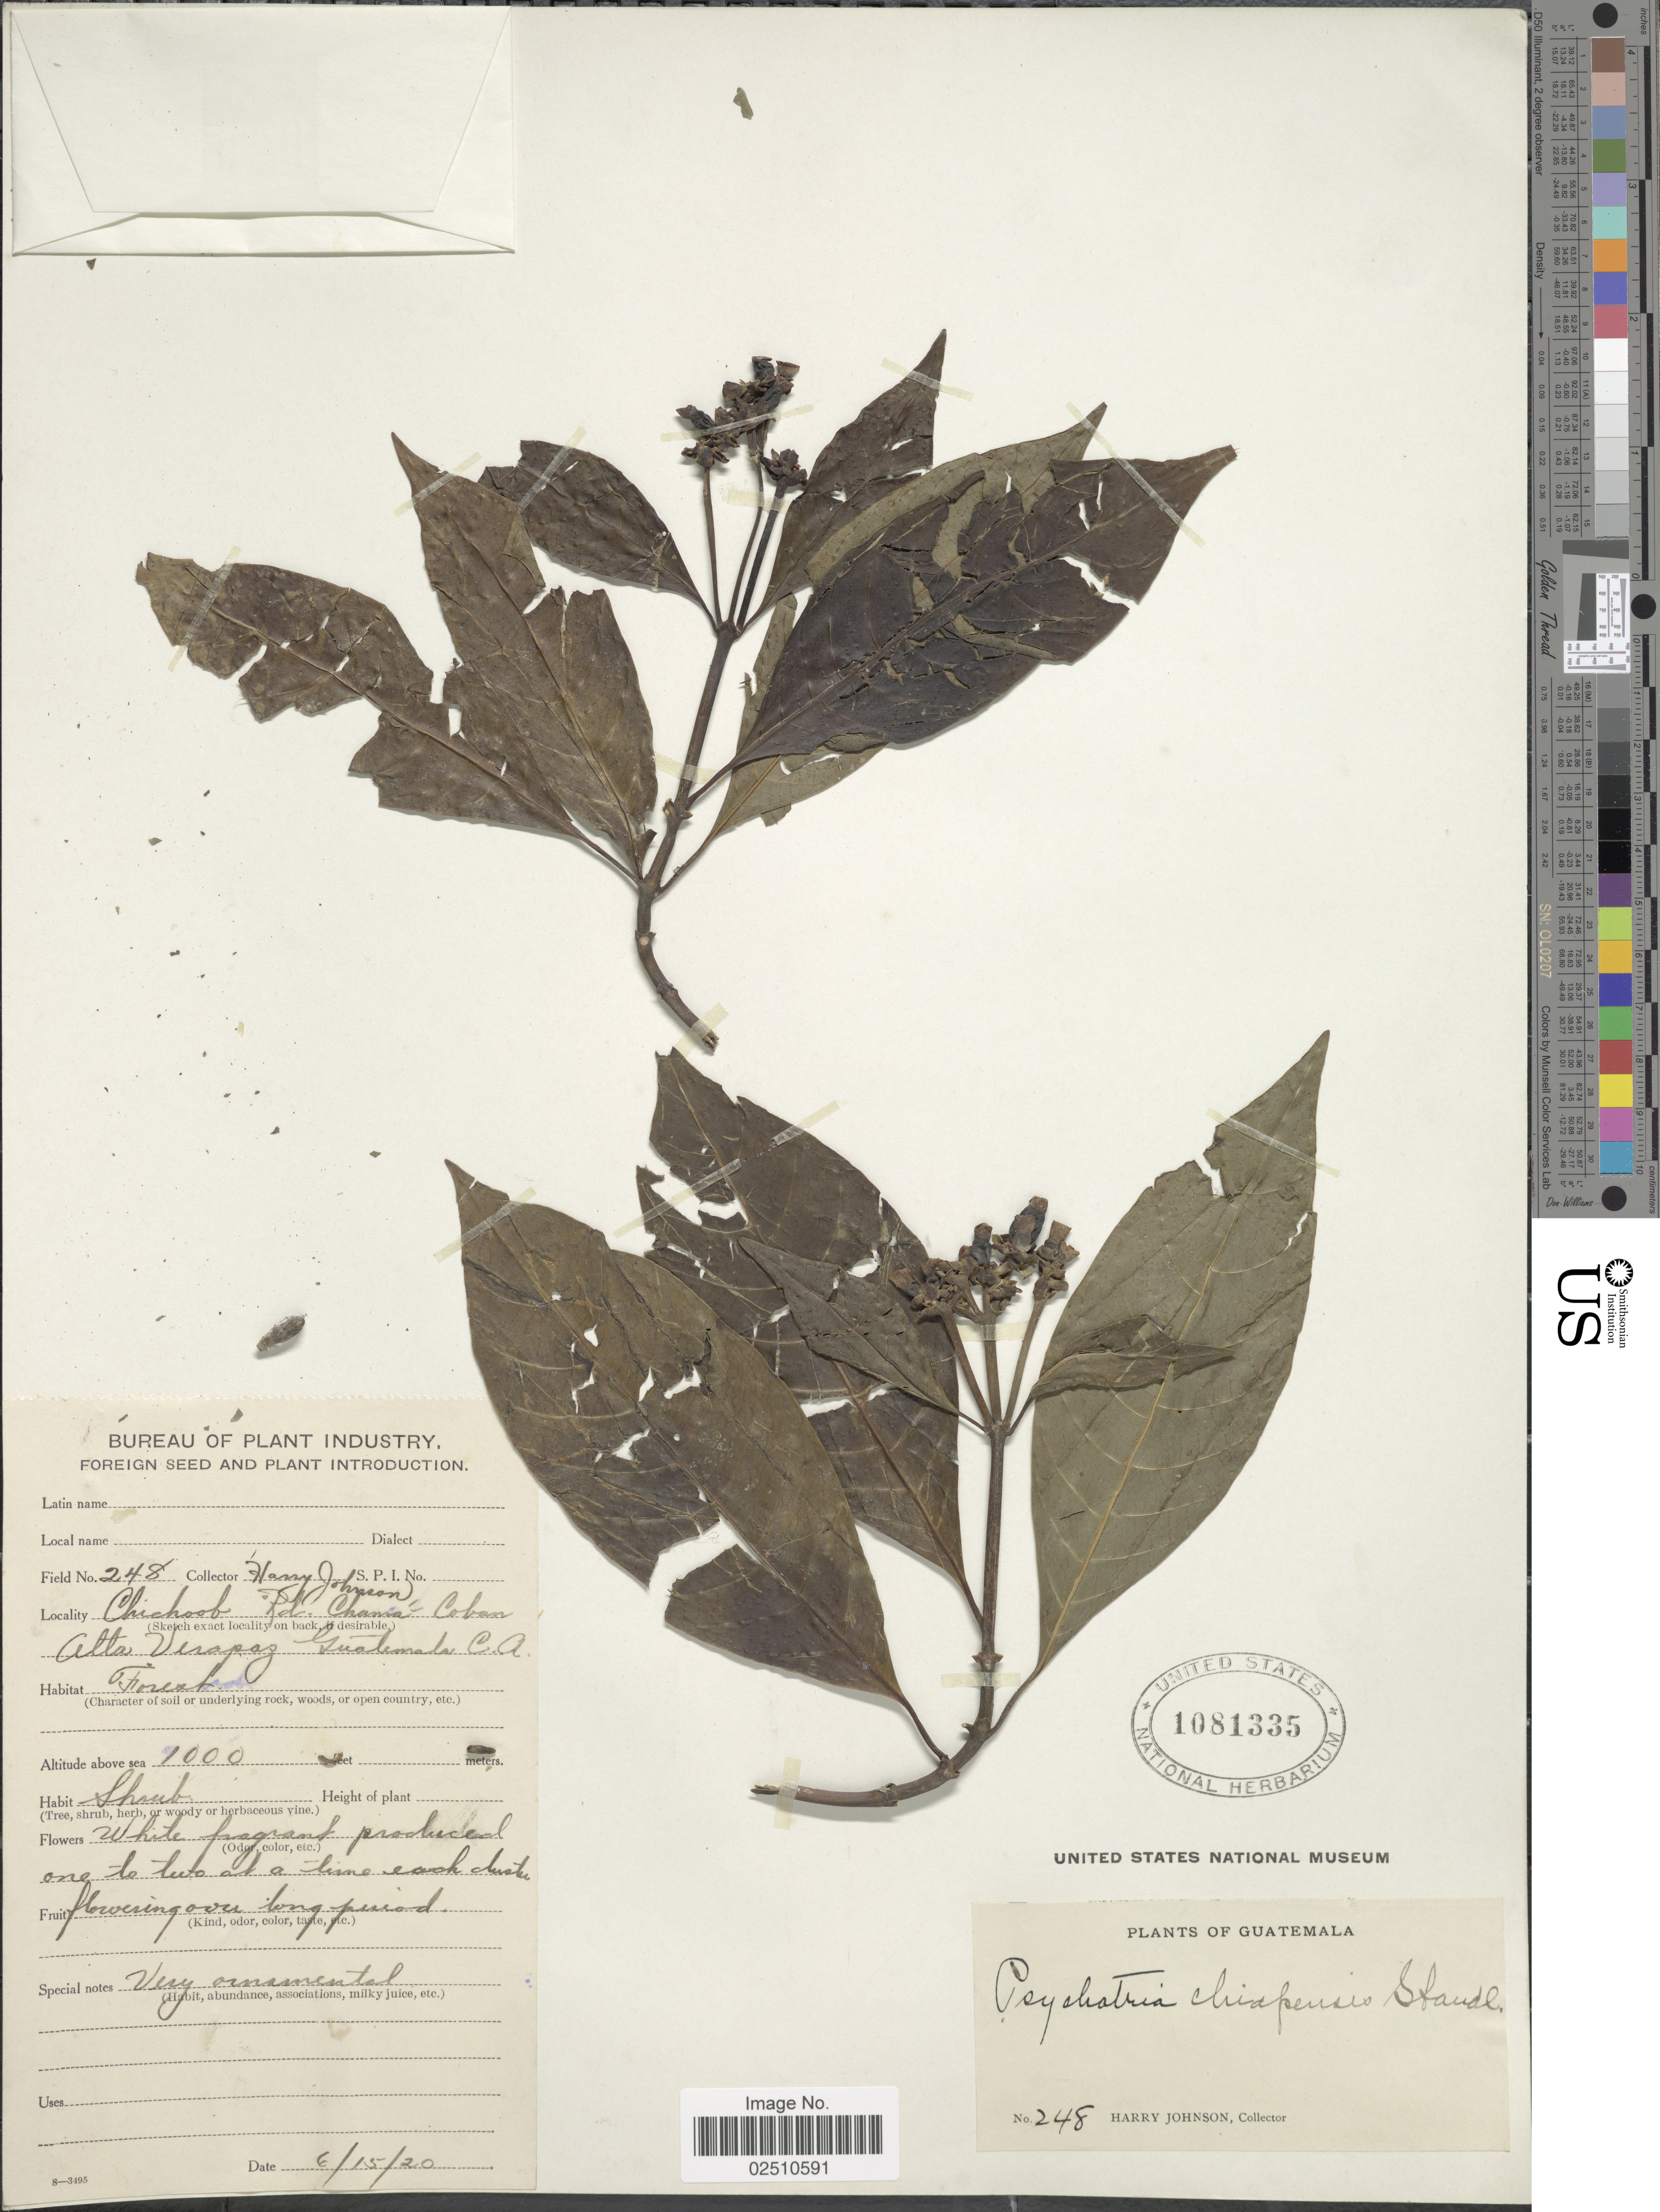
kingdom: Plantae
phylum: Tracheophyta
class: Magnoliopsida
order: Gentianales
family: Rubiaceae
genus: Psychotria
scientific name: Psychotria chiapensis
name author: Standl.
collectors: H. Johnson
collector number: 248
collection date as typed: Transcribed d/m/y: 15/6/20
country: Guatemala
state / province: Alta Verapaz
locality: Chichoob, Rd. Chama-Coban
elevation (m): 305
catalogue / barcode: US 1081335